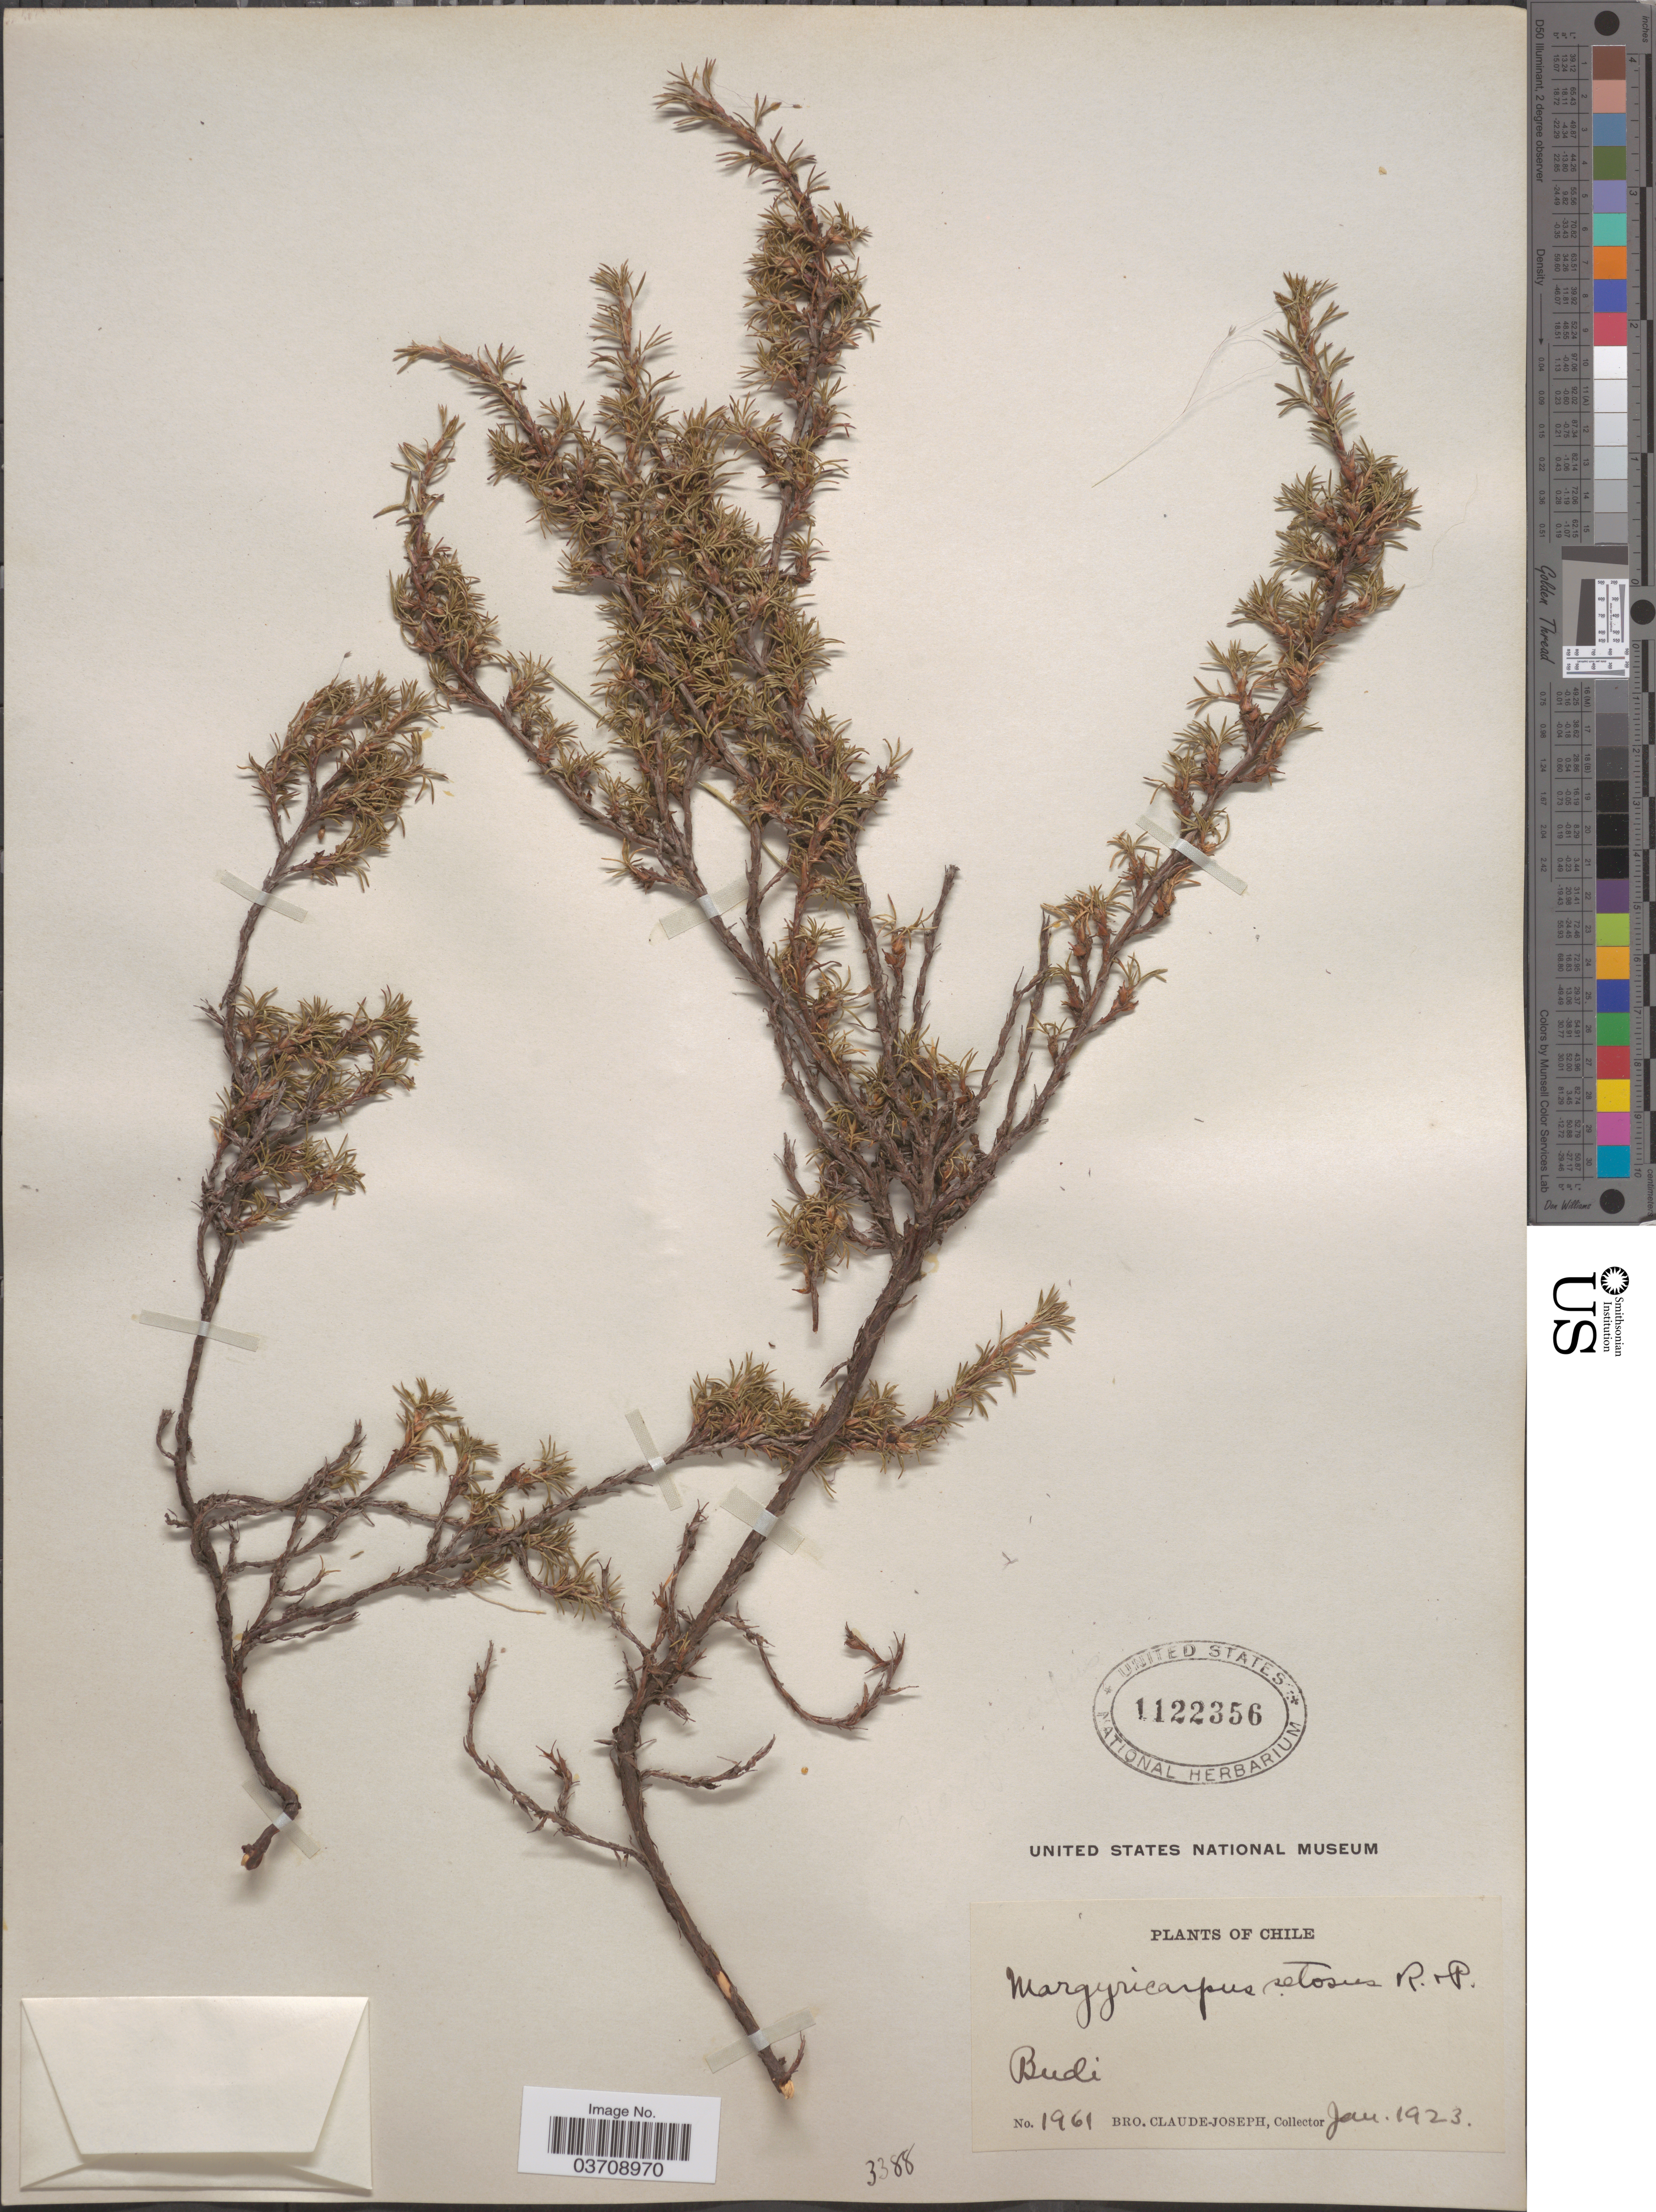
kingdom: Plantae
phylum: Tracheophyta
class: Magnoliopsida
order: Rosales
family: Rosaceae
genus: Margyricarpus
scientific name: Margyricarpus pinnatus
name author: (Lam.) Kuntze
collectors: Bro. Claude-Joseph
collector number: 1961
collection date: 1923-01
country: Chile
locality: Budi.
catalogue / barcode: US 1122356